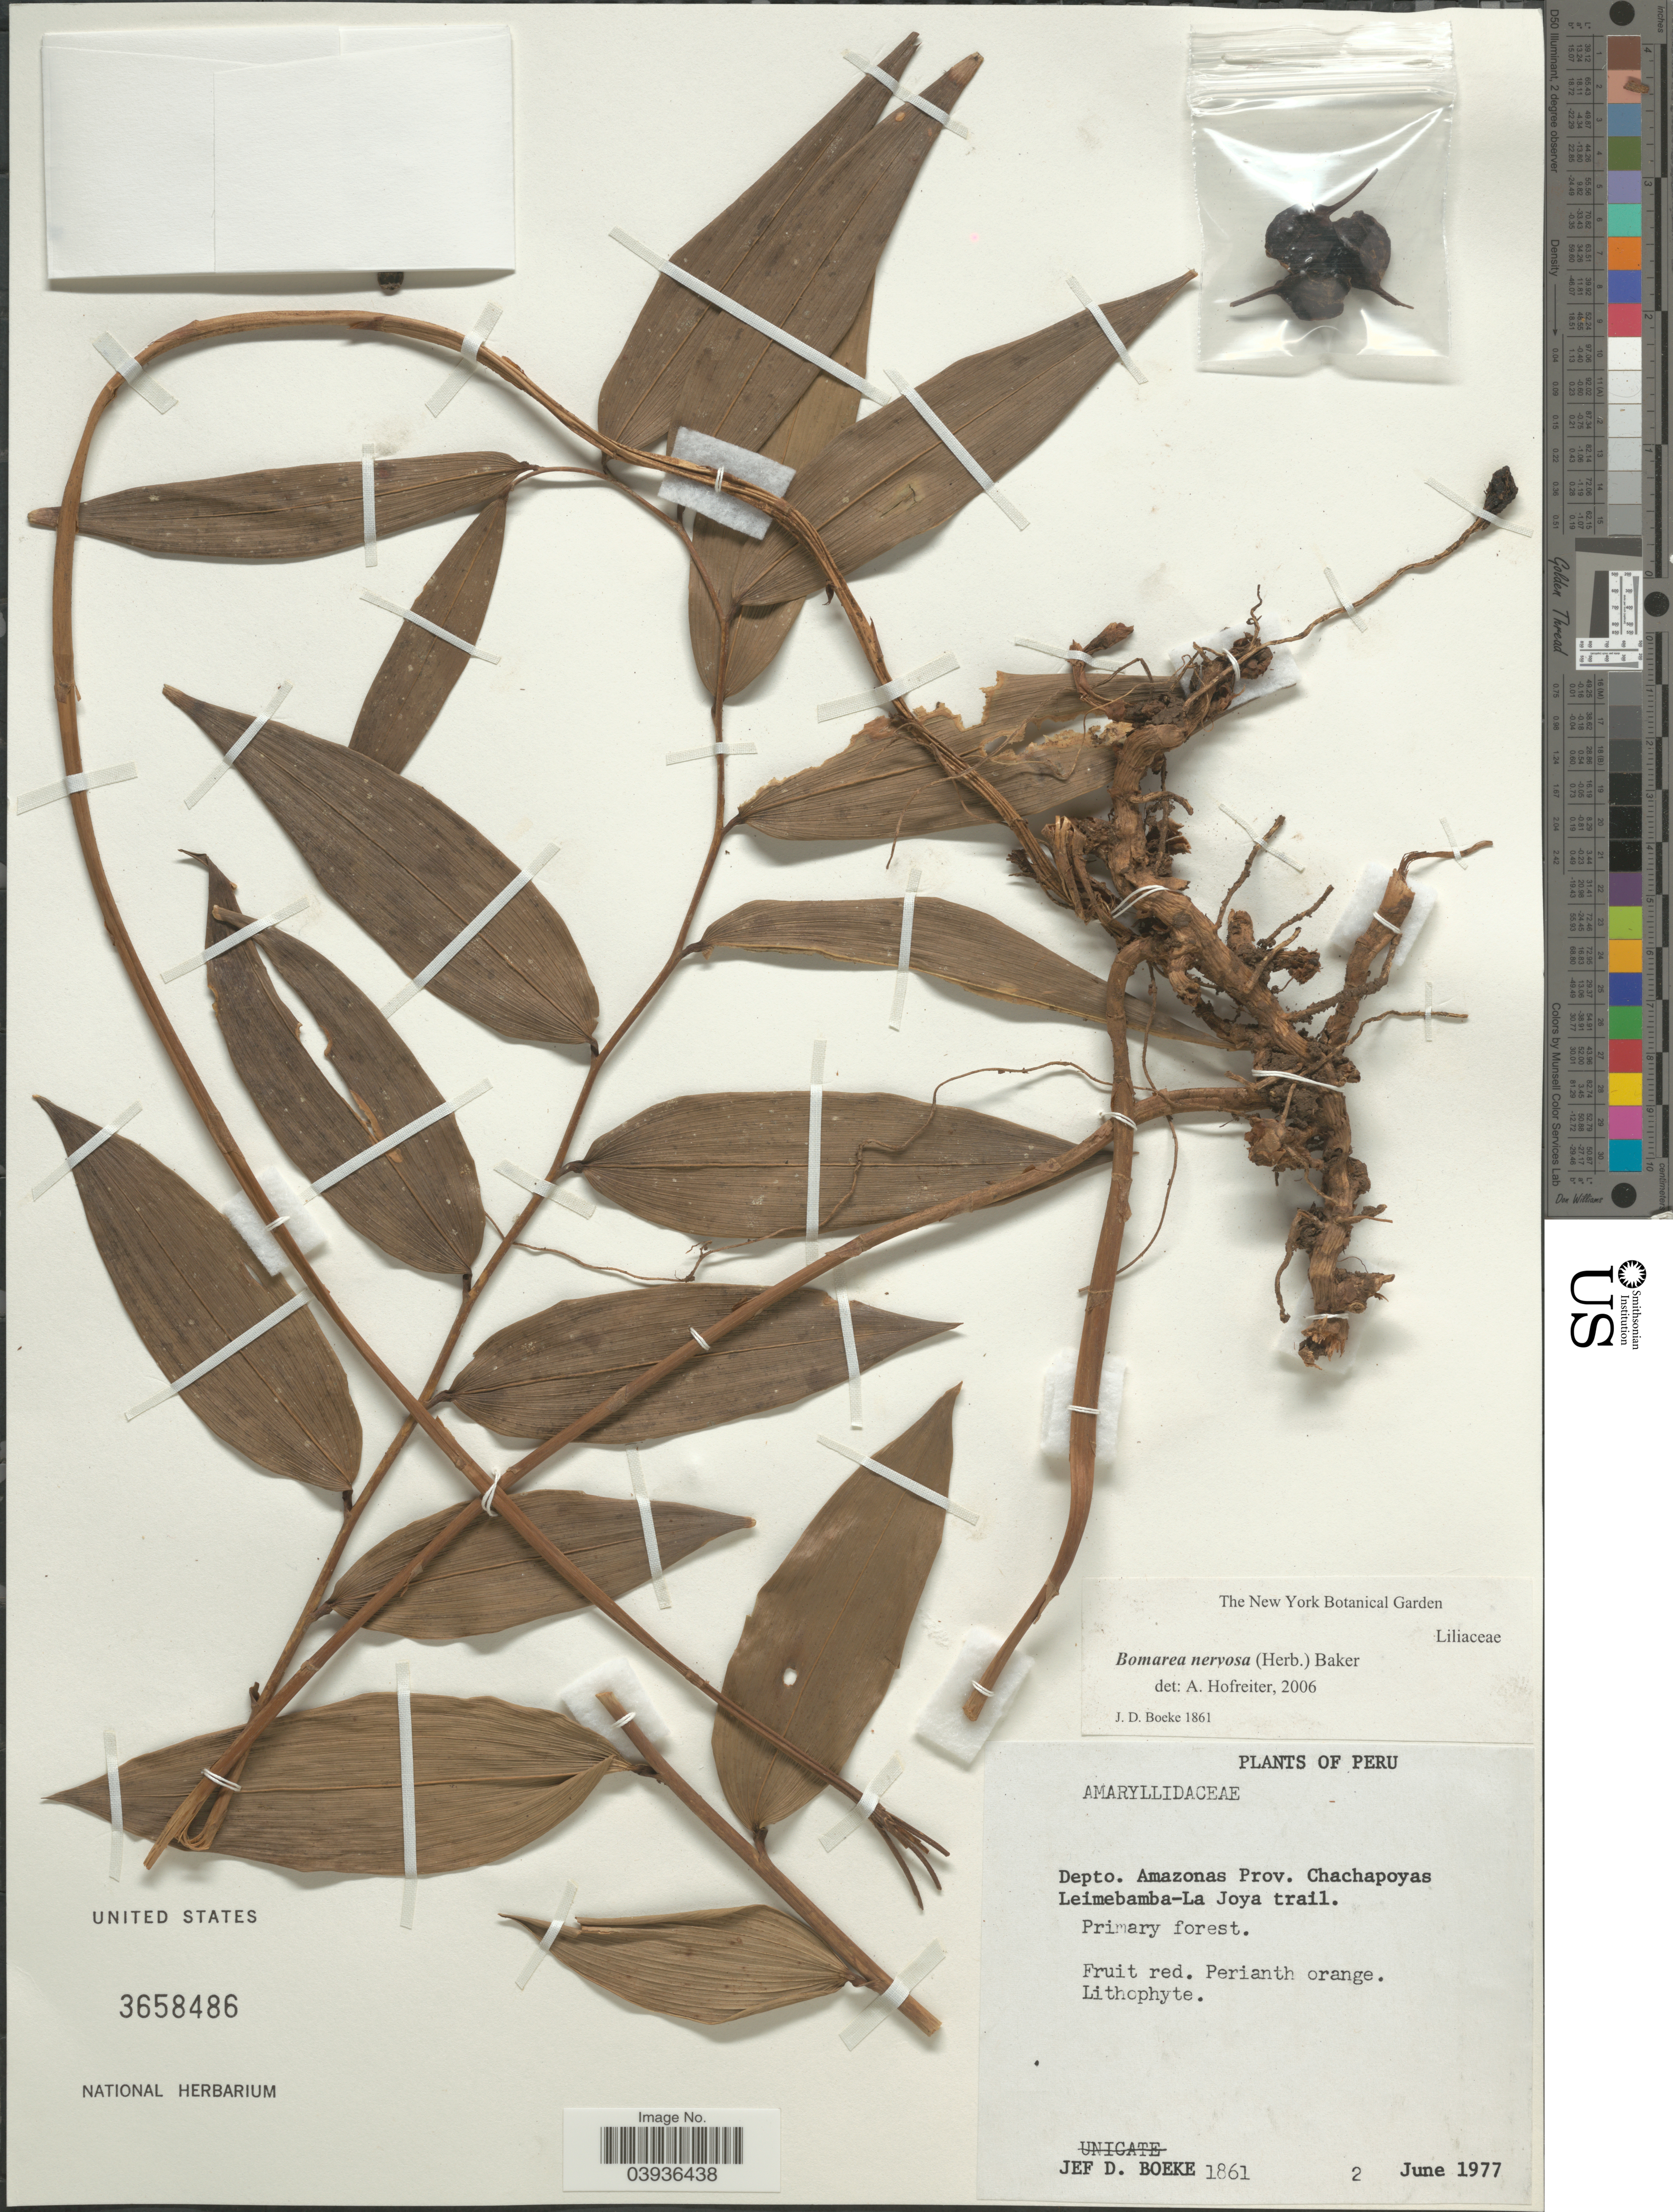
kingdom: Plantae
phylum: Tracheophyta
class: Liliopsida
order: Liliales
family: Alstroemeriaceae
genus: Bomarea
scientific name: Bomarea nervosa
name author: (Herb.) Baker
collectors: J. Boeke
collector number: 1861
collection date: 1977-06-02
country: Peru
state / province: Amazonas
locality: Depto. Amazonas Prov. Chachapoyas. Leimebamba-La Joya trail.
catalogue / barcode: US 3658486